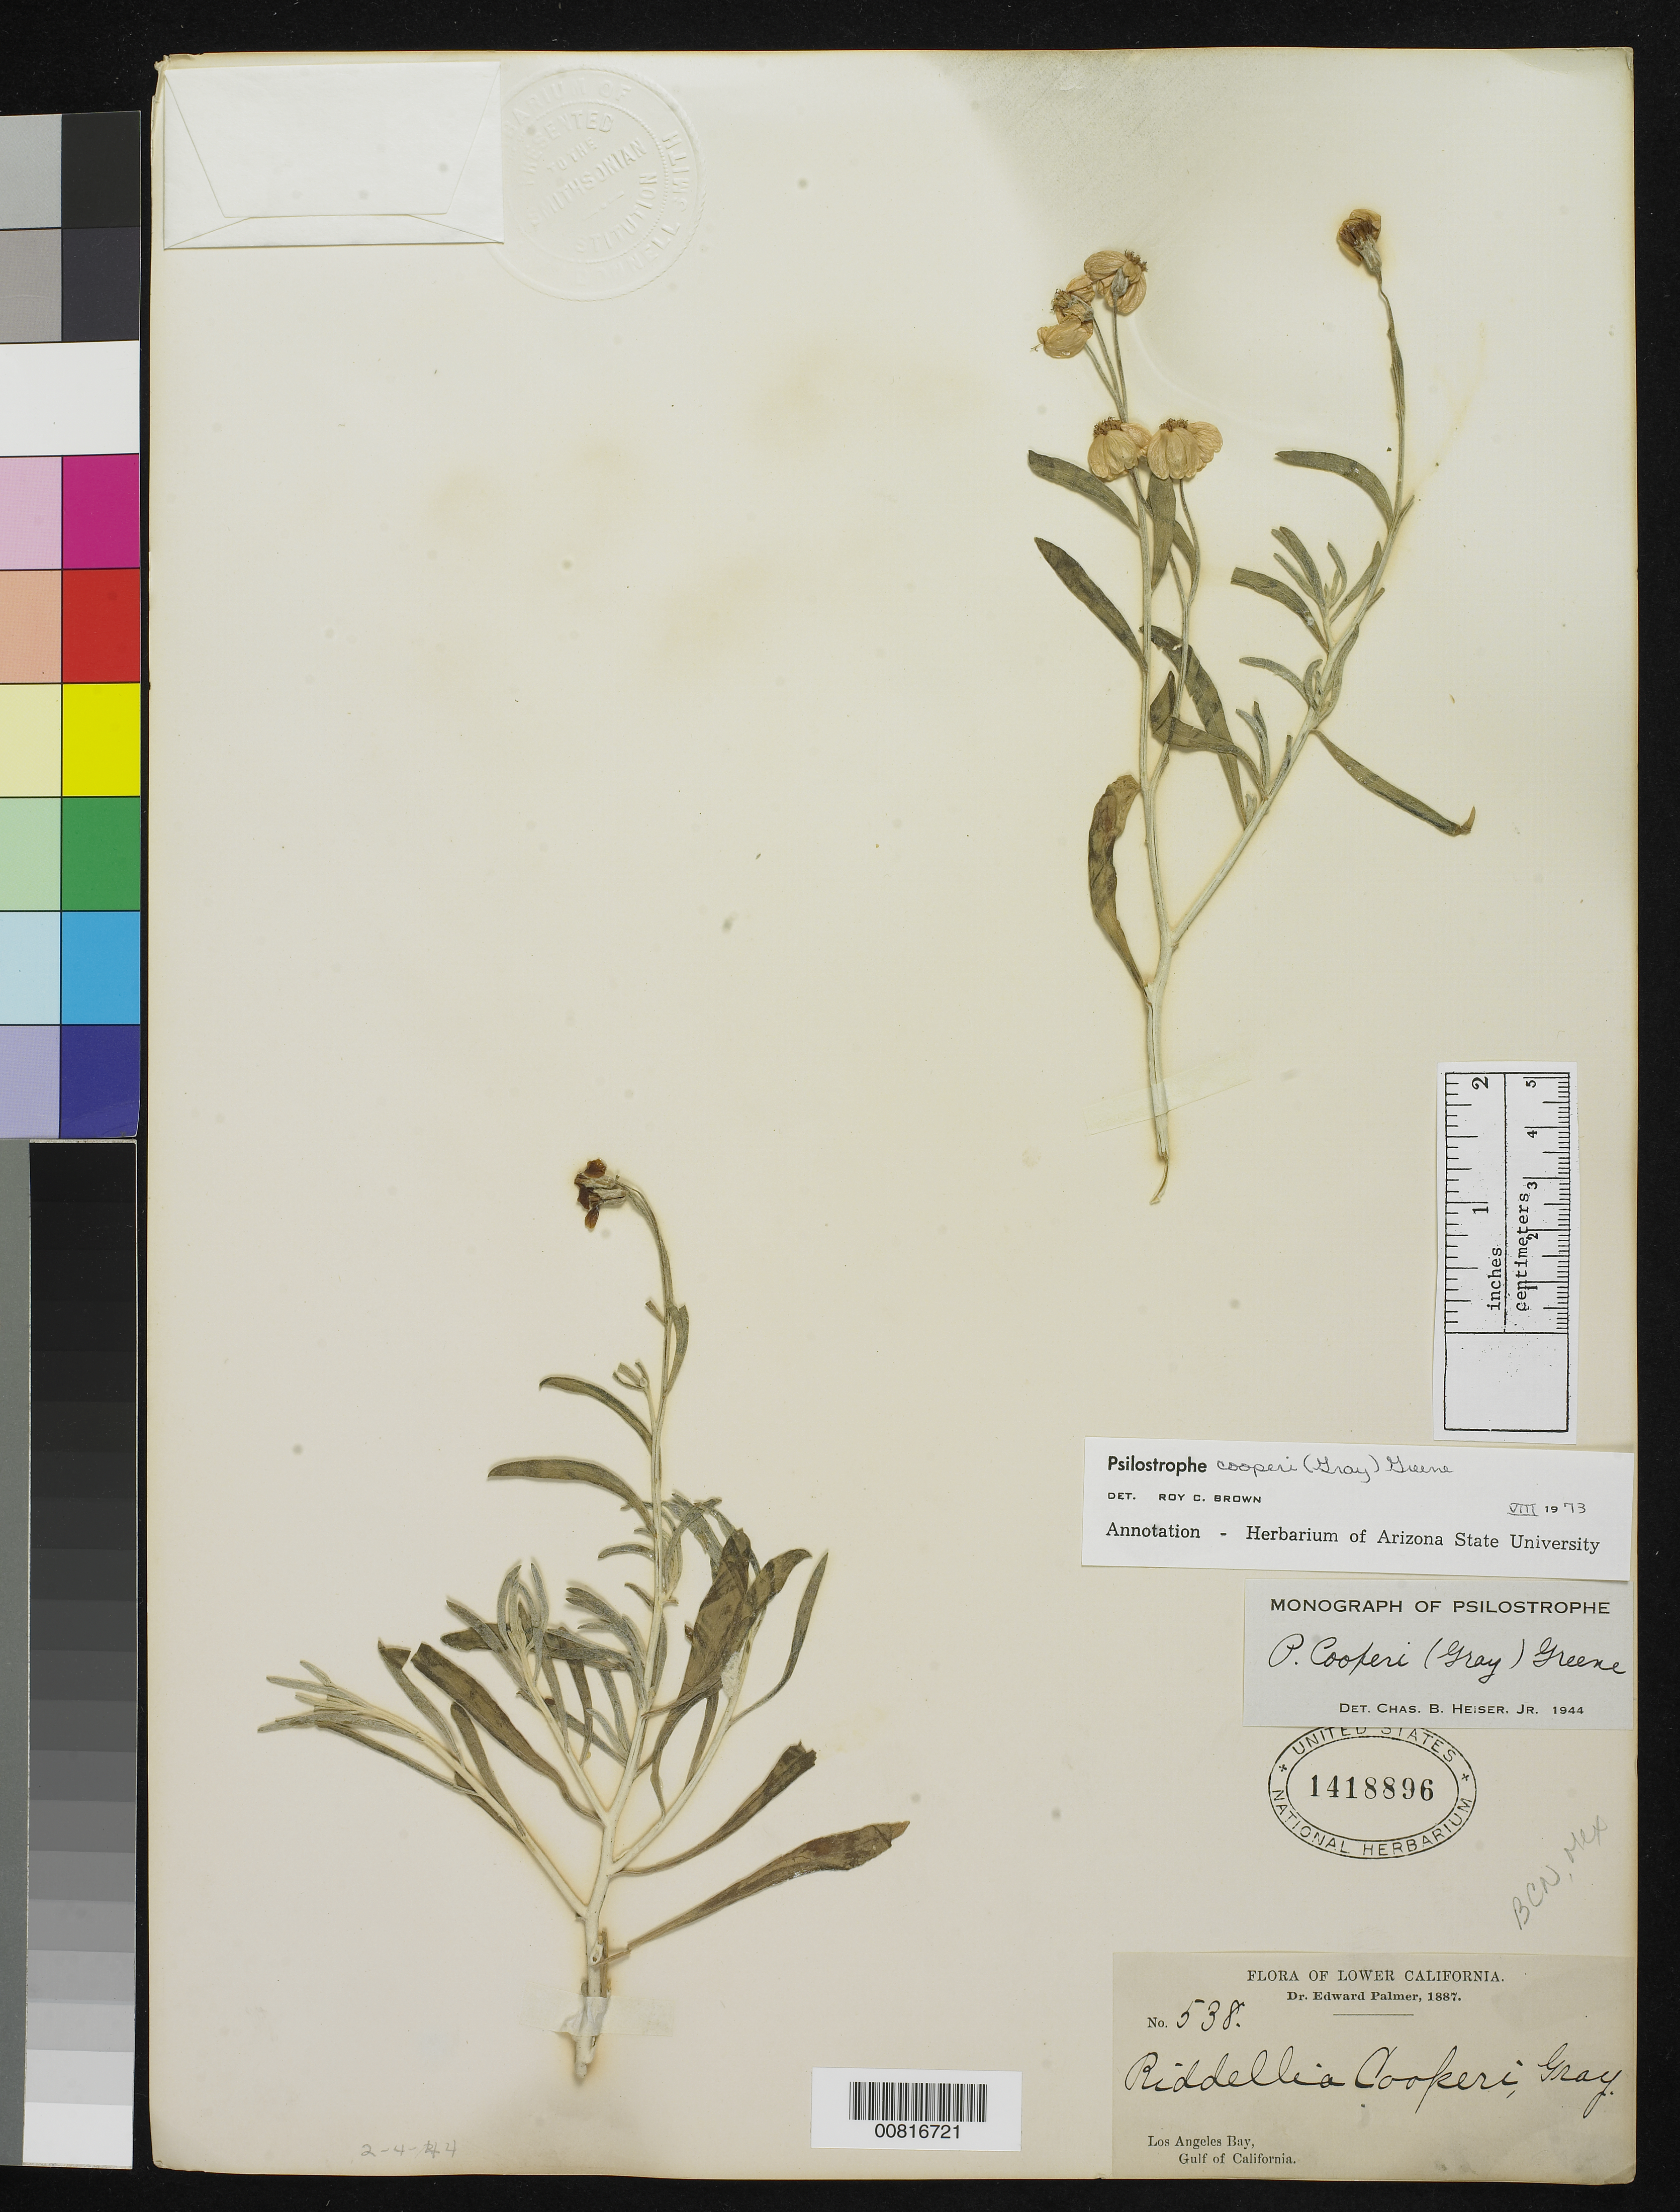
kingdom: Plantae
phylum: Tracheophyta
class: Magnoliopsida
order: Asterales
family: Asteraceae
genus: Psilostrophe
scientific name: Psilostrophe cooperi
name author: (A. Gray) Greene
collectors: E. Palmer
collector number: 538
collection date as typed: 1887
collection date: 1887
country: Mexico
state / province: Baja California Norte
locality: Los Angeles Bay, Gulf of California, Baja California.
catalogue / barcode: US 1418896